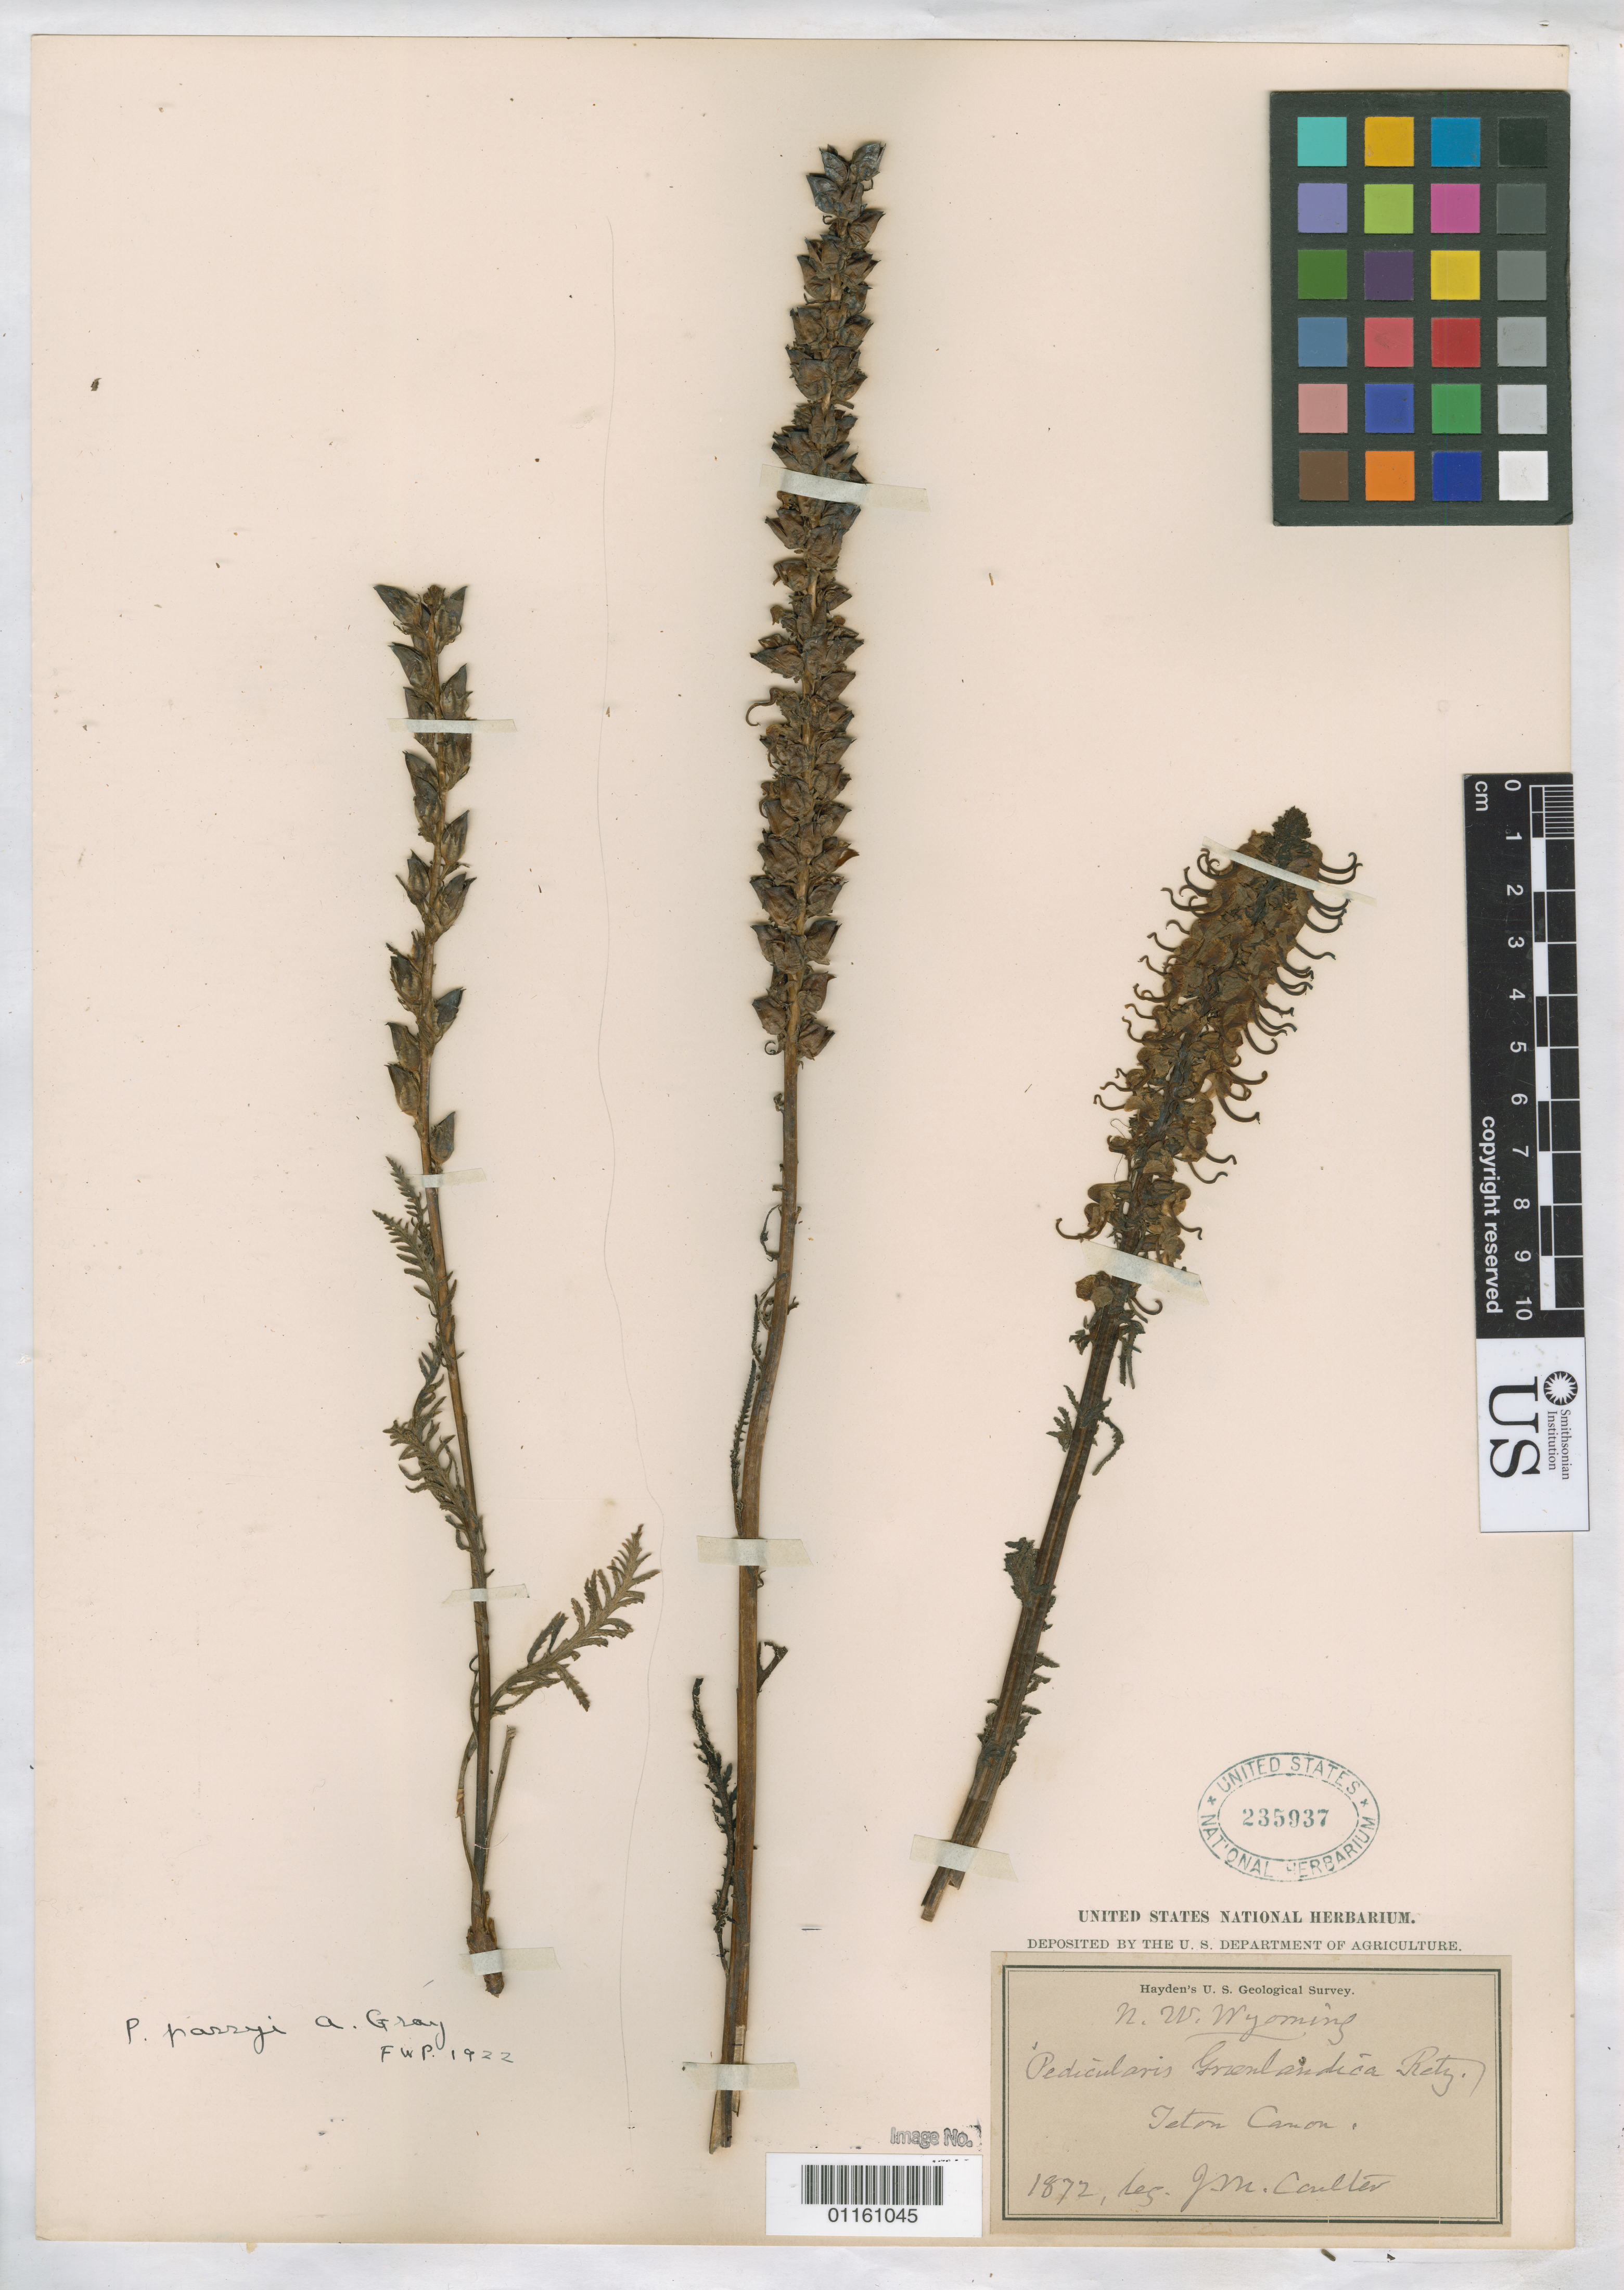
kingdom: Plantae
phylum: Tracheophyta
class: Magnoliopsida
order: Lamiales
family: Orobanchaceae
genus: Pedicularis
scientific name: Pedicularis groenlandica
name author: Retz.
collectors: J. M. Coulter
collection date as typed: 1872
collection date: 1872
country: United States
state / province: Wyoming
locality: Teton Canyon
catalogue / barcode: US 235937